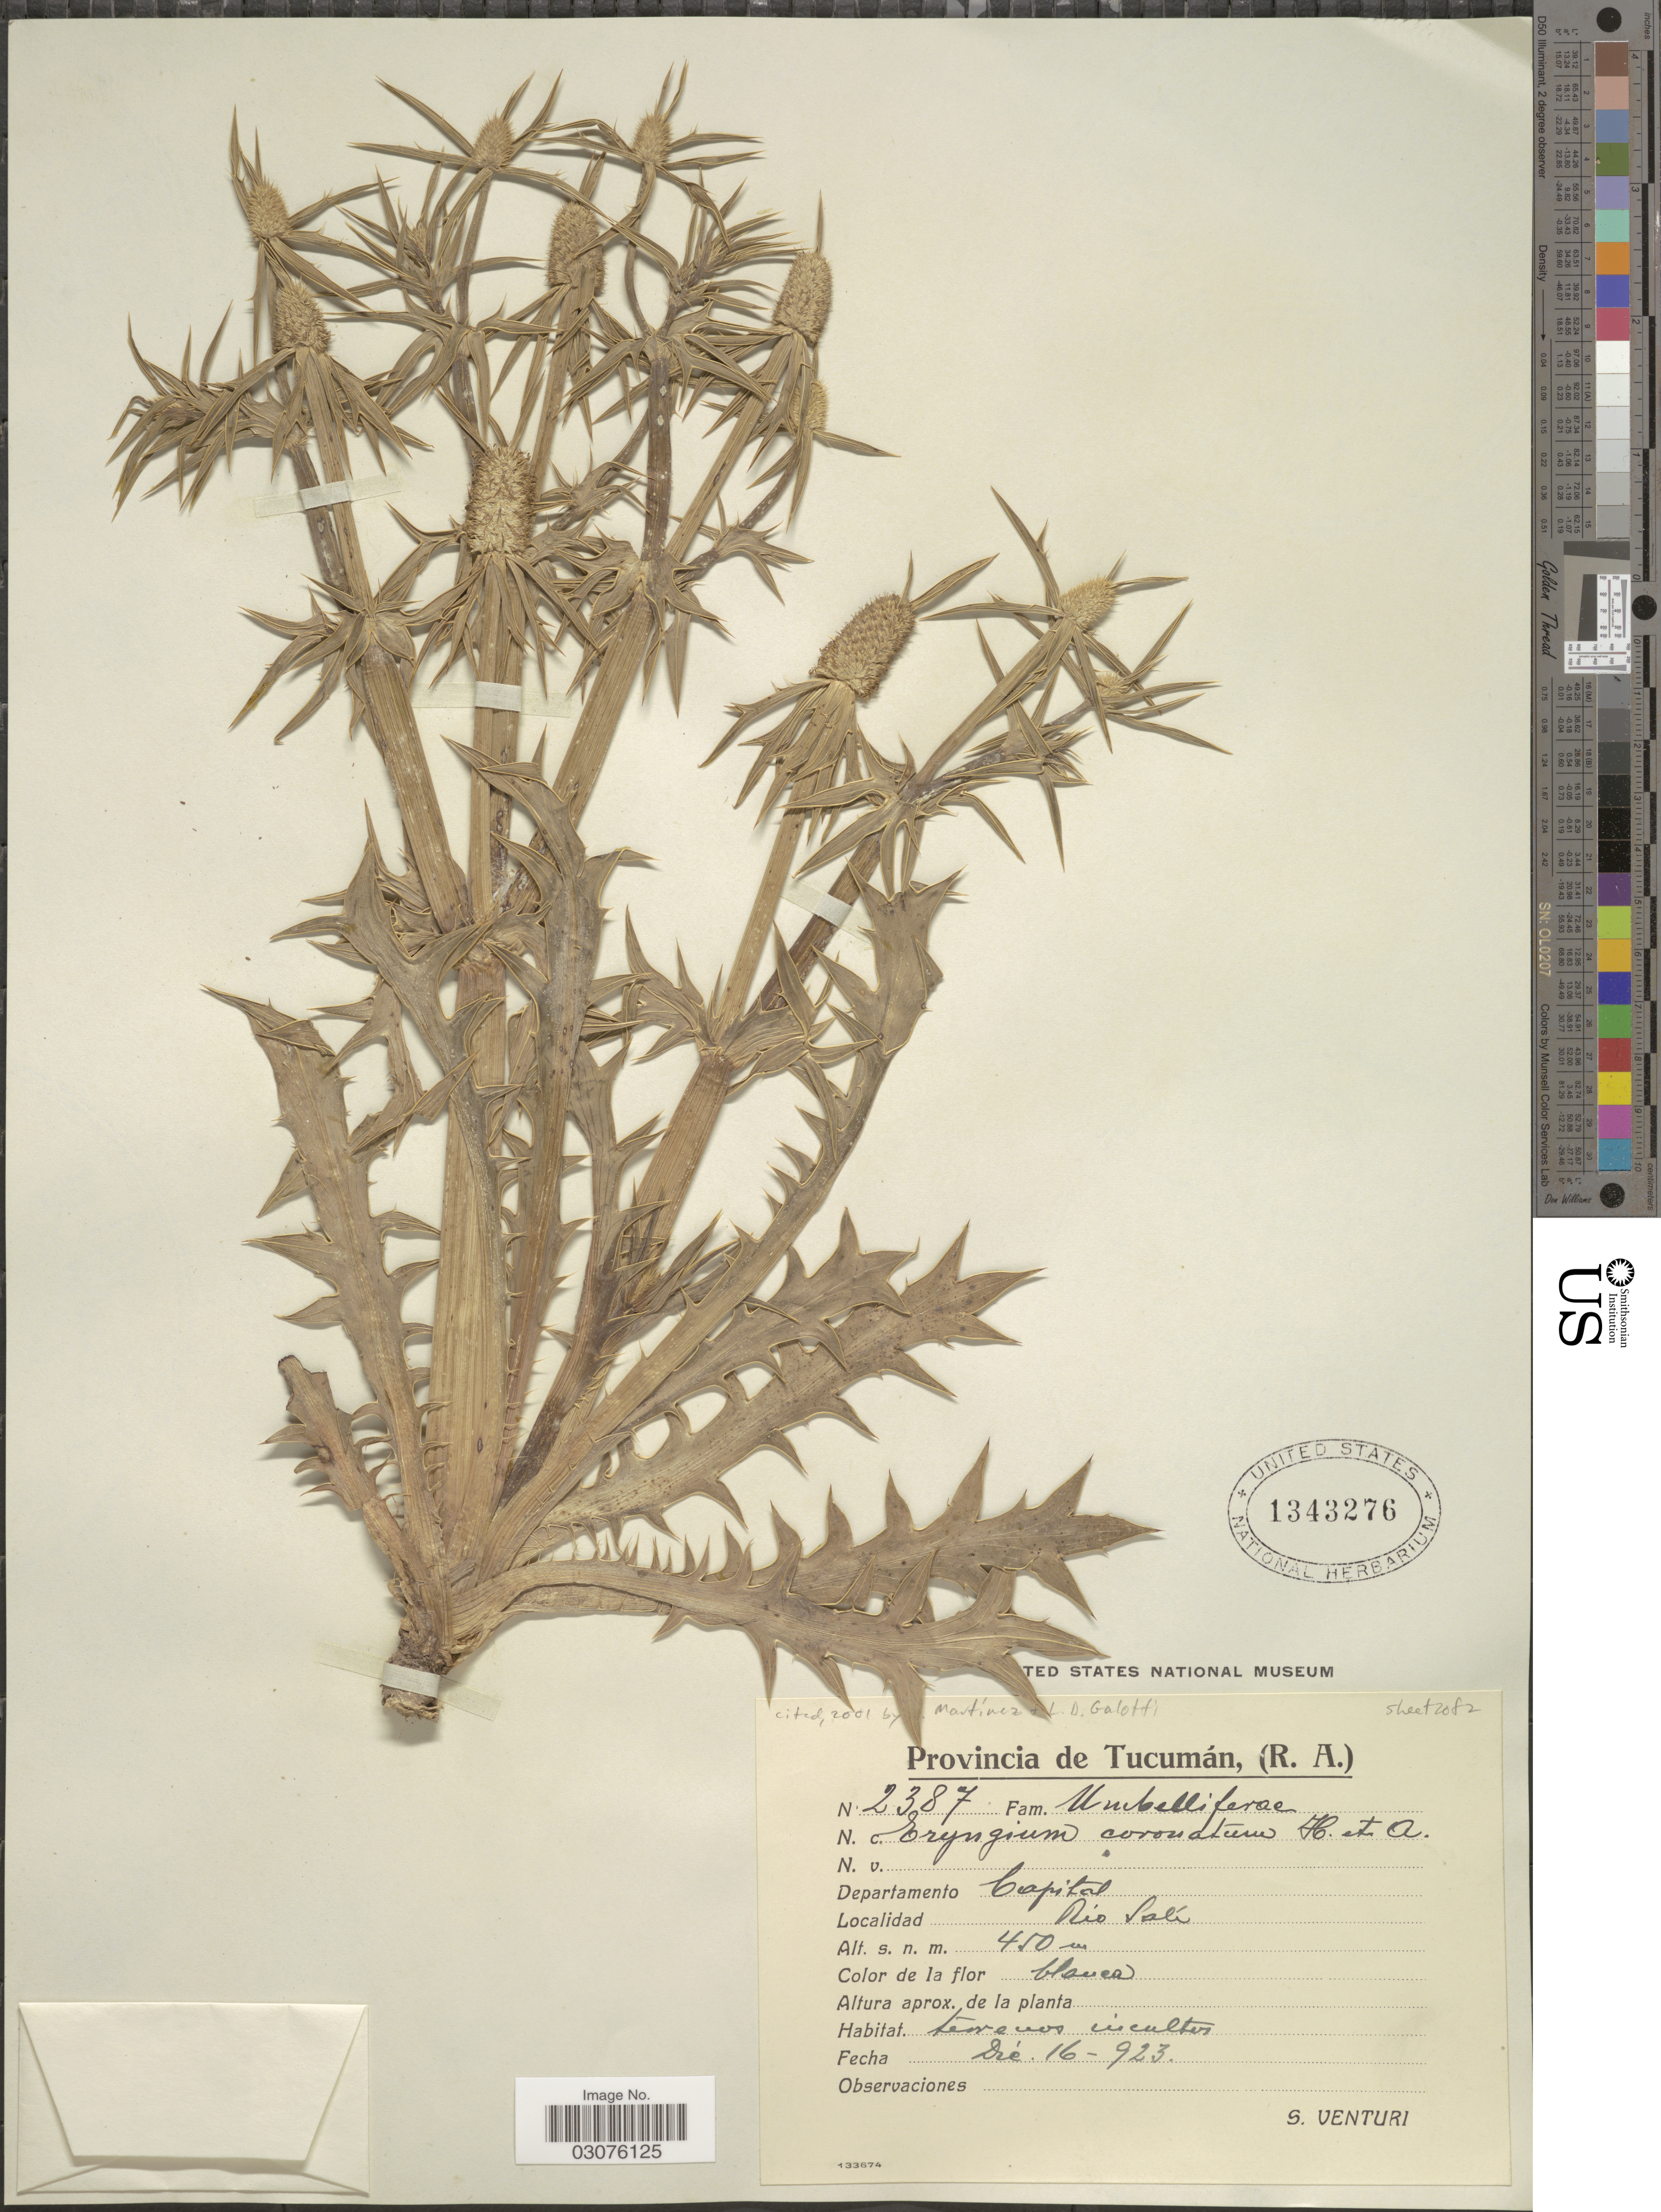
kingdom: Plantae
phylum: Tracheophyta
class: Magnoliopsida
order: Apiales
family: Apiaceae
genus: Eryngium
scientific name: Eryngium coronatum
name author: Hook. & Arn.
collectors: S. Venturi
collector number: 2387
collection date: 1923-12-16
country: Argentina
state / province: Tucuman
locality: Provincia de Tucumán, (R.A.). Departamento Capital. Rio Salí.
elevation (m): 450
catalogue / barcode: US 1343276